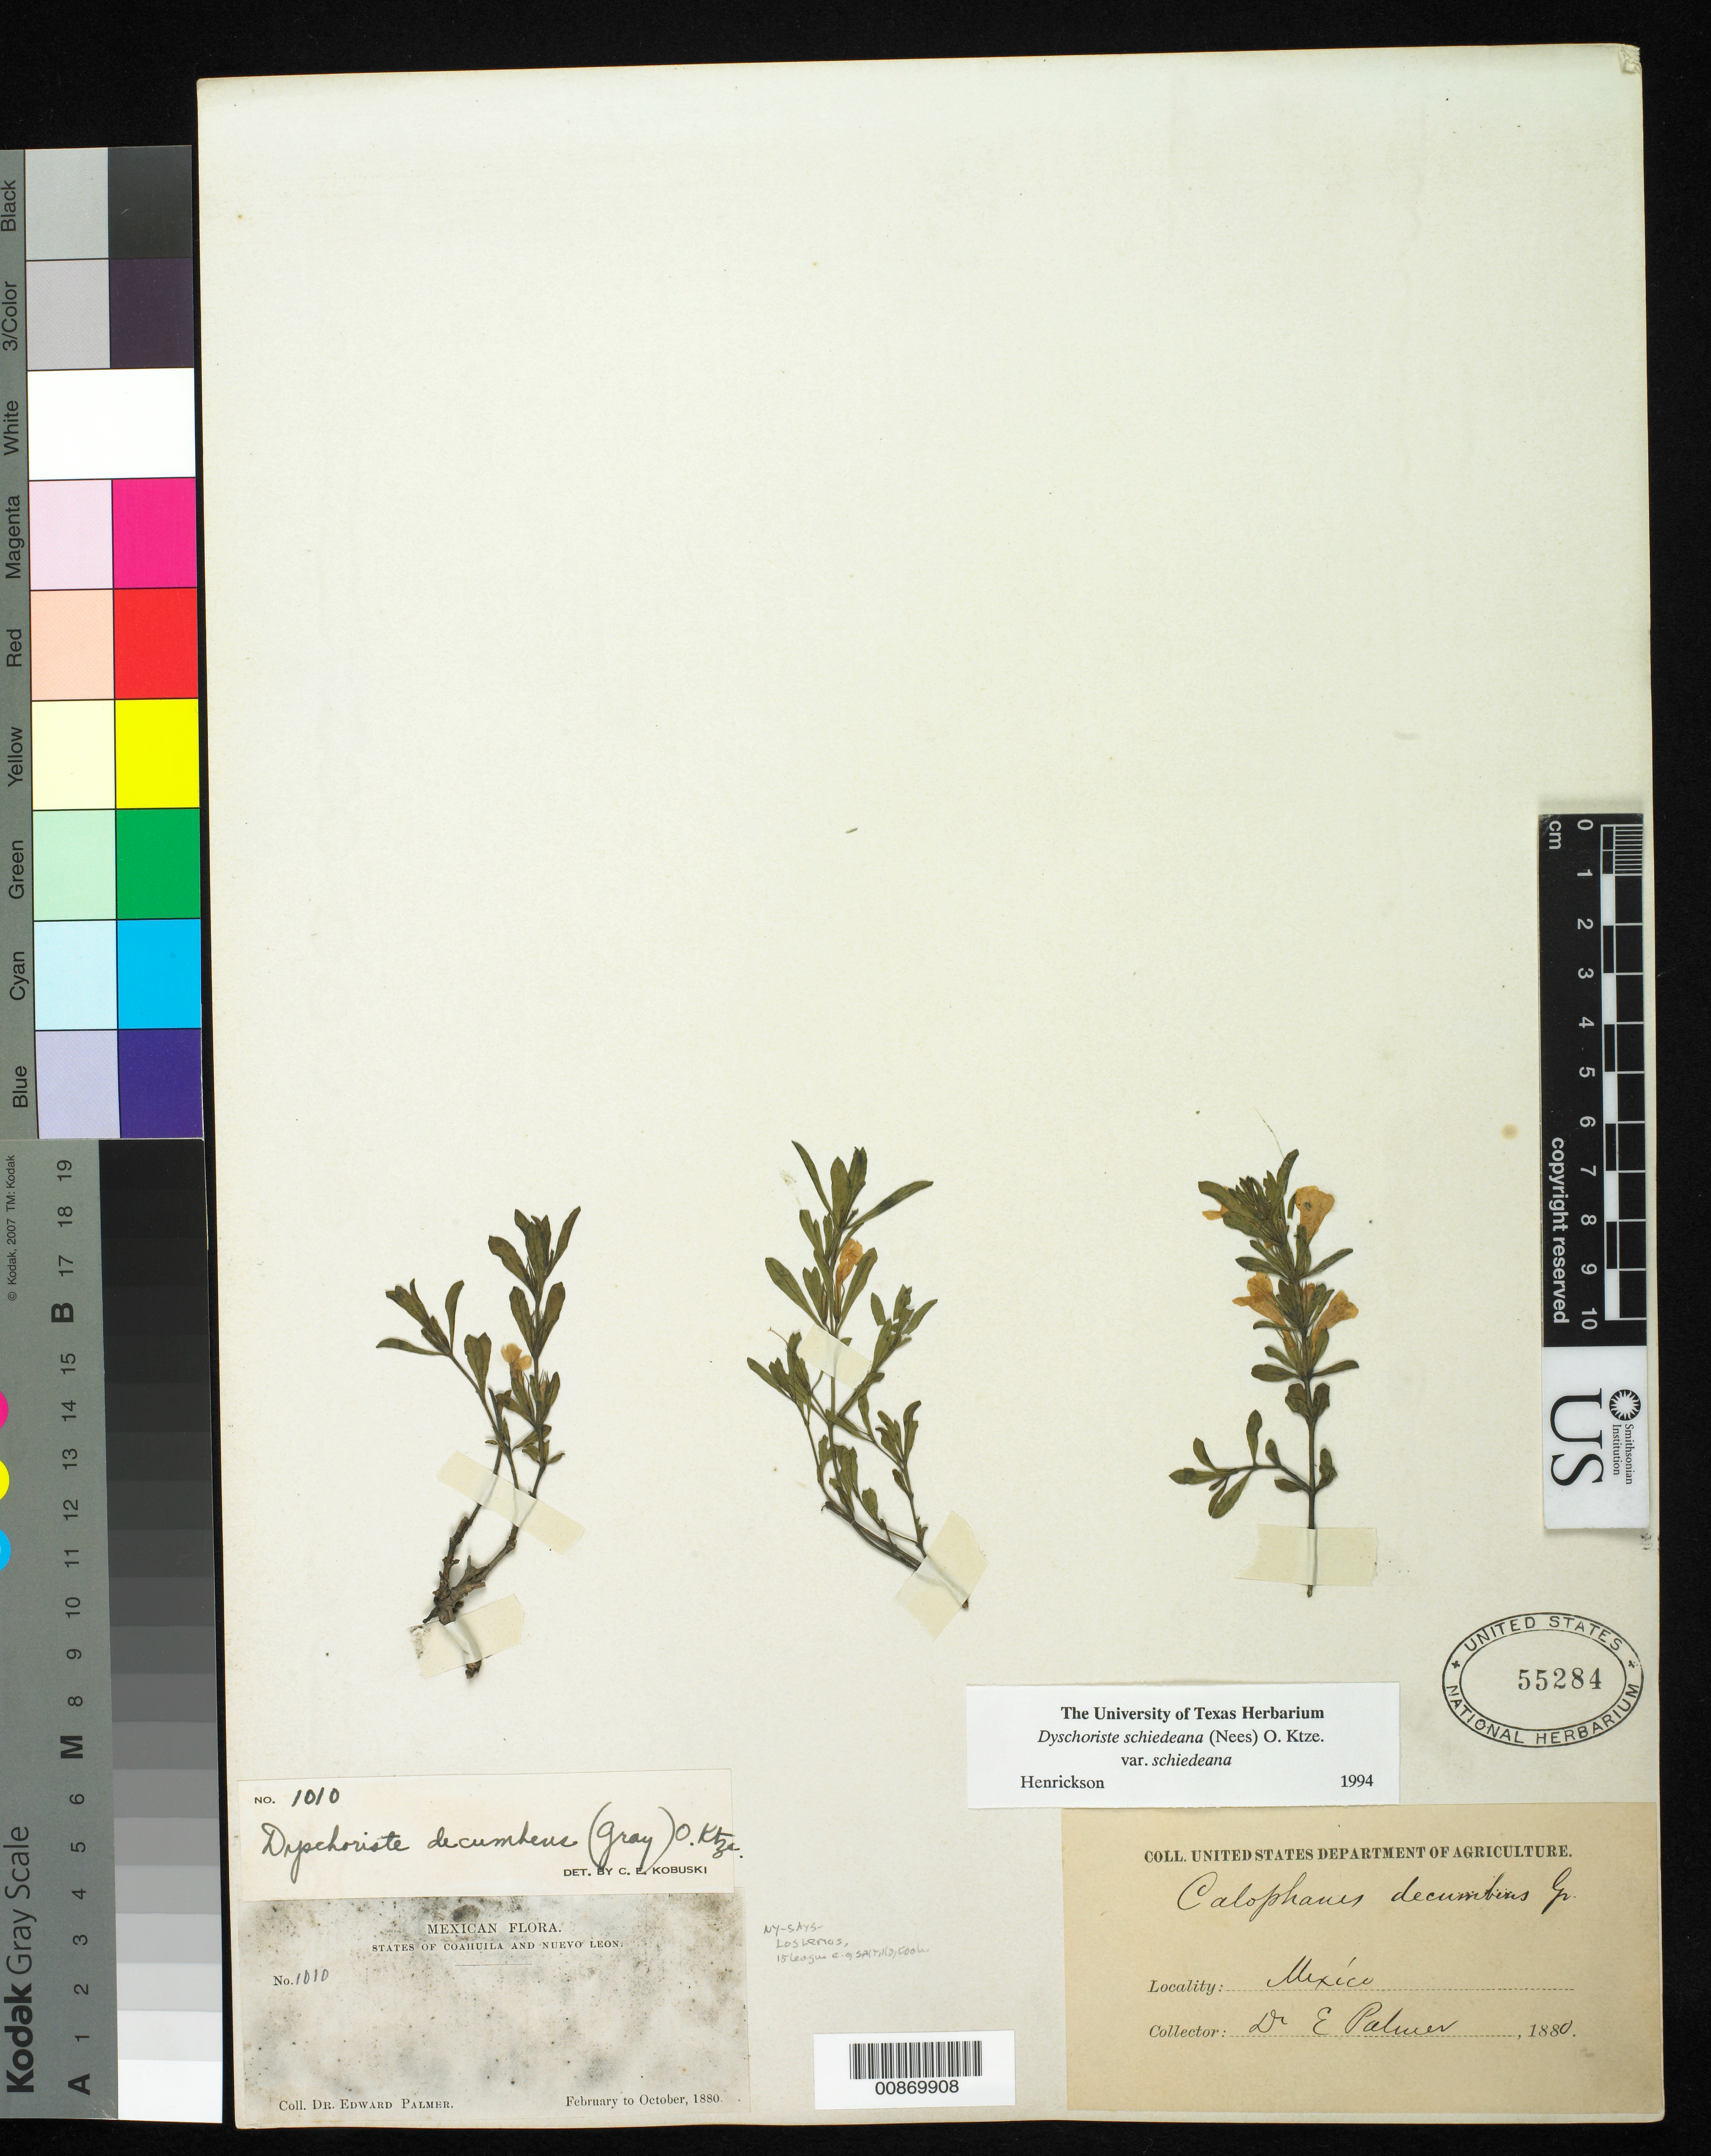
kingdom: Plantae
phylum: Tracheophyta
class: Magnoliopsida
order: Lamiales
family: Acanthaceae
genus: Dyschoriste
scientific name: Dyschoriste schiedeana var. schiedeana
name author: (Nees) Kuntze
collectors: E. Palmer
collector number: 1010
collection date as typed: Feb 1880 to -- Oct 1880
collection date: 1880-02/1880-10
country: Mexico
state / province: Coahuila / Nuevo León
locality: States of Coahuila and Nuevo León.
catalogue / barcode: US 55284